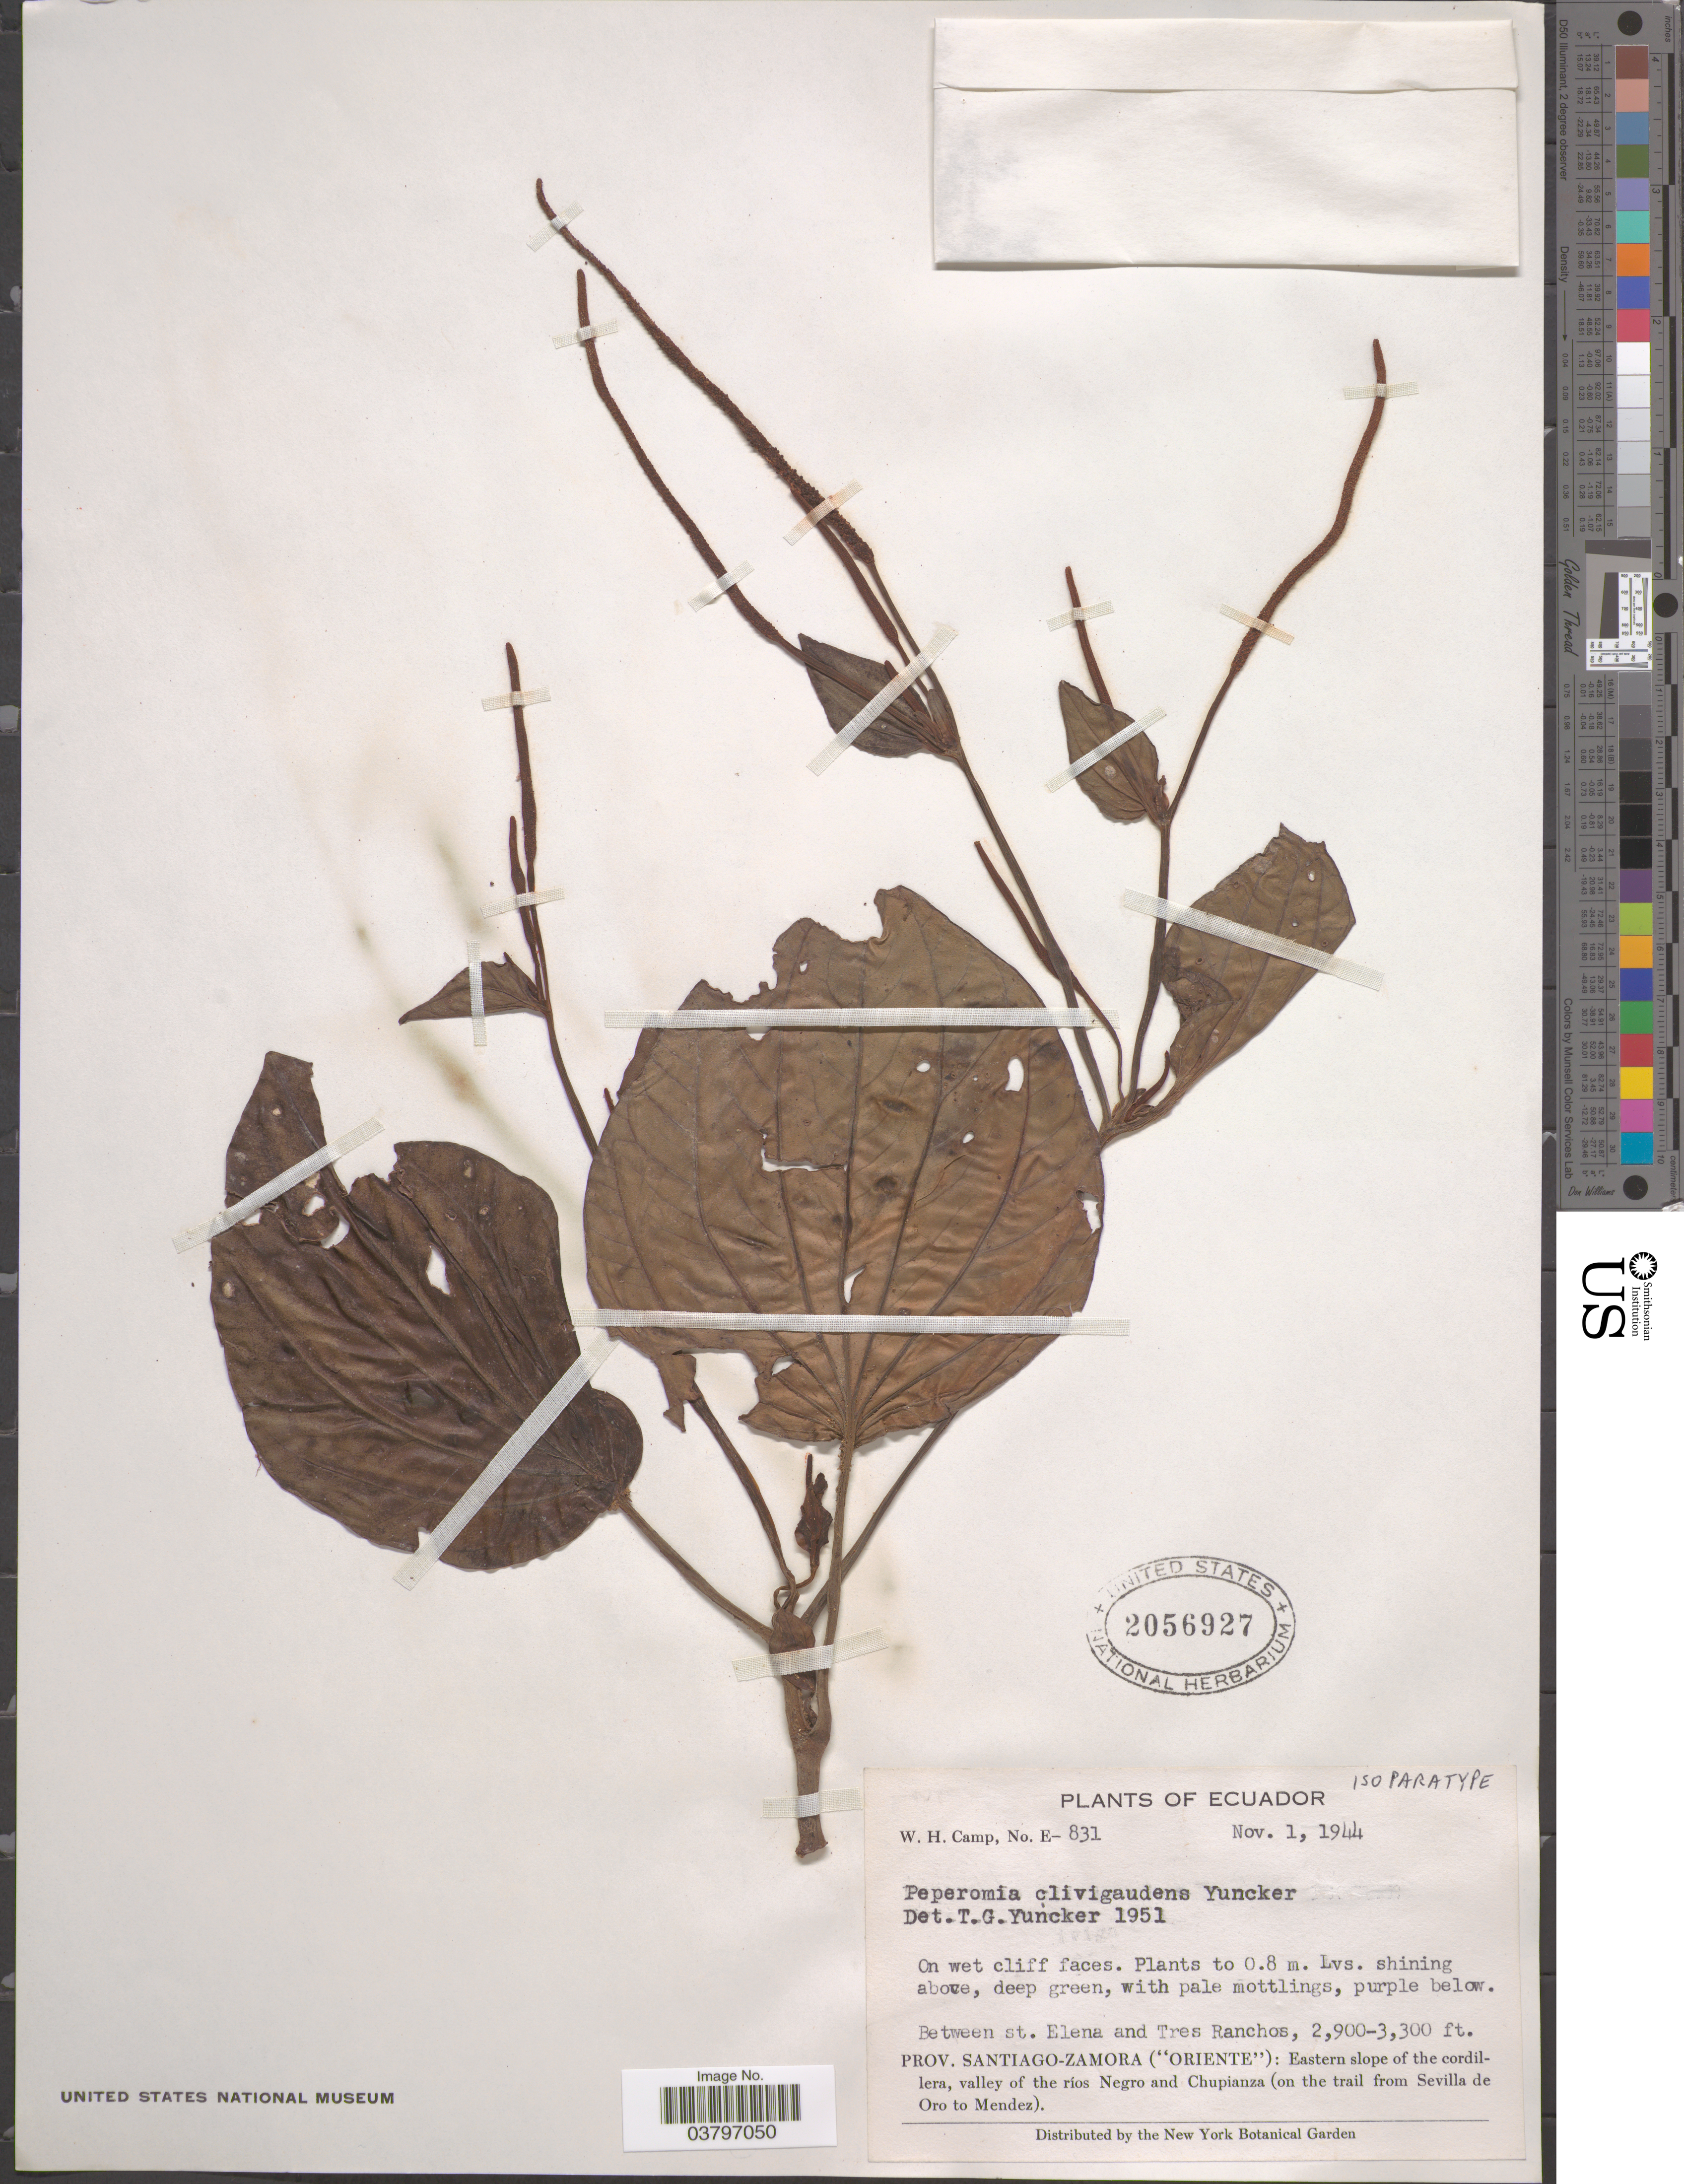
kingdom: Plantae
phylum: Tracheophyta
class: Magnoliopsida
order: Piperales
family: Piperaceae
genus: Peperomia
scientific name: Peperomia clivigaudens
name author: Yunck.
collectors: W. H. Camp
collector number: E-831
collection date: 1944-11-01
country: Ecuador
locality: Between st. Elena and Tres Ranchos. Prov. Santiago-Zamora ("Oriente"): Eastern slope of the cordillera, valley of the ríos Negro and Chupianza (on the trail from Sevilla de Oro to Mendez).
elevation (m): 884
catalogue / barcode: US 2056927